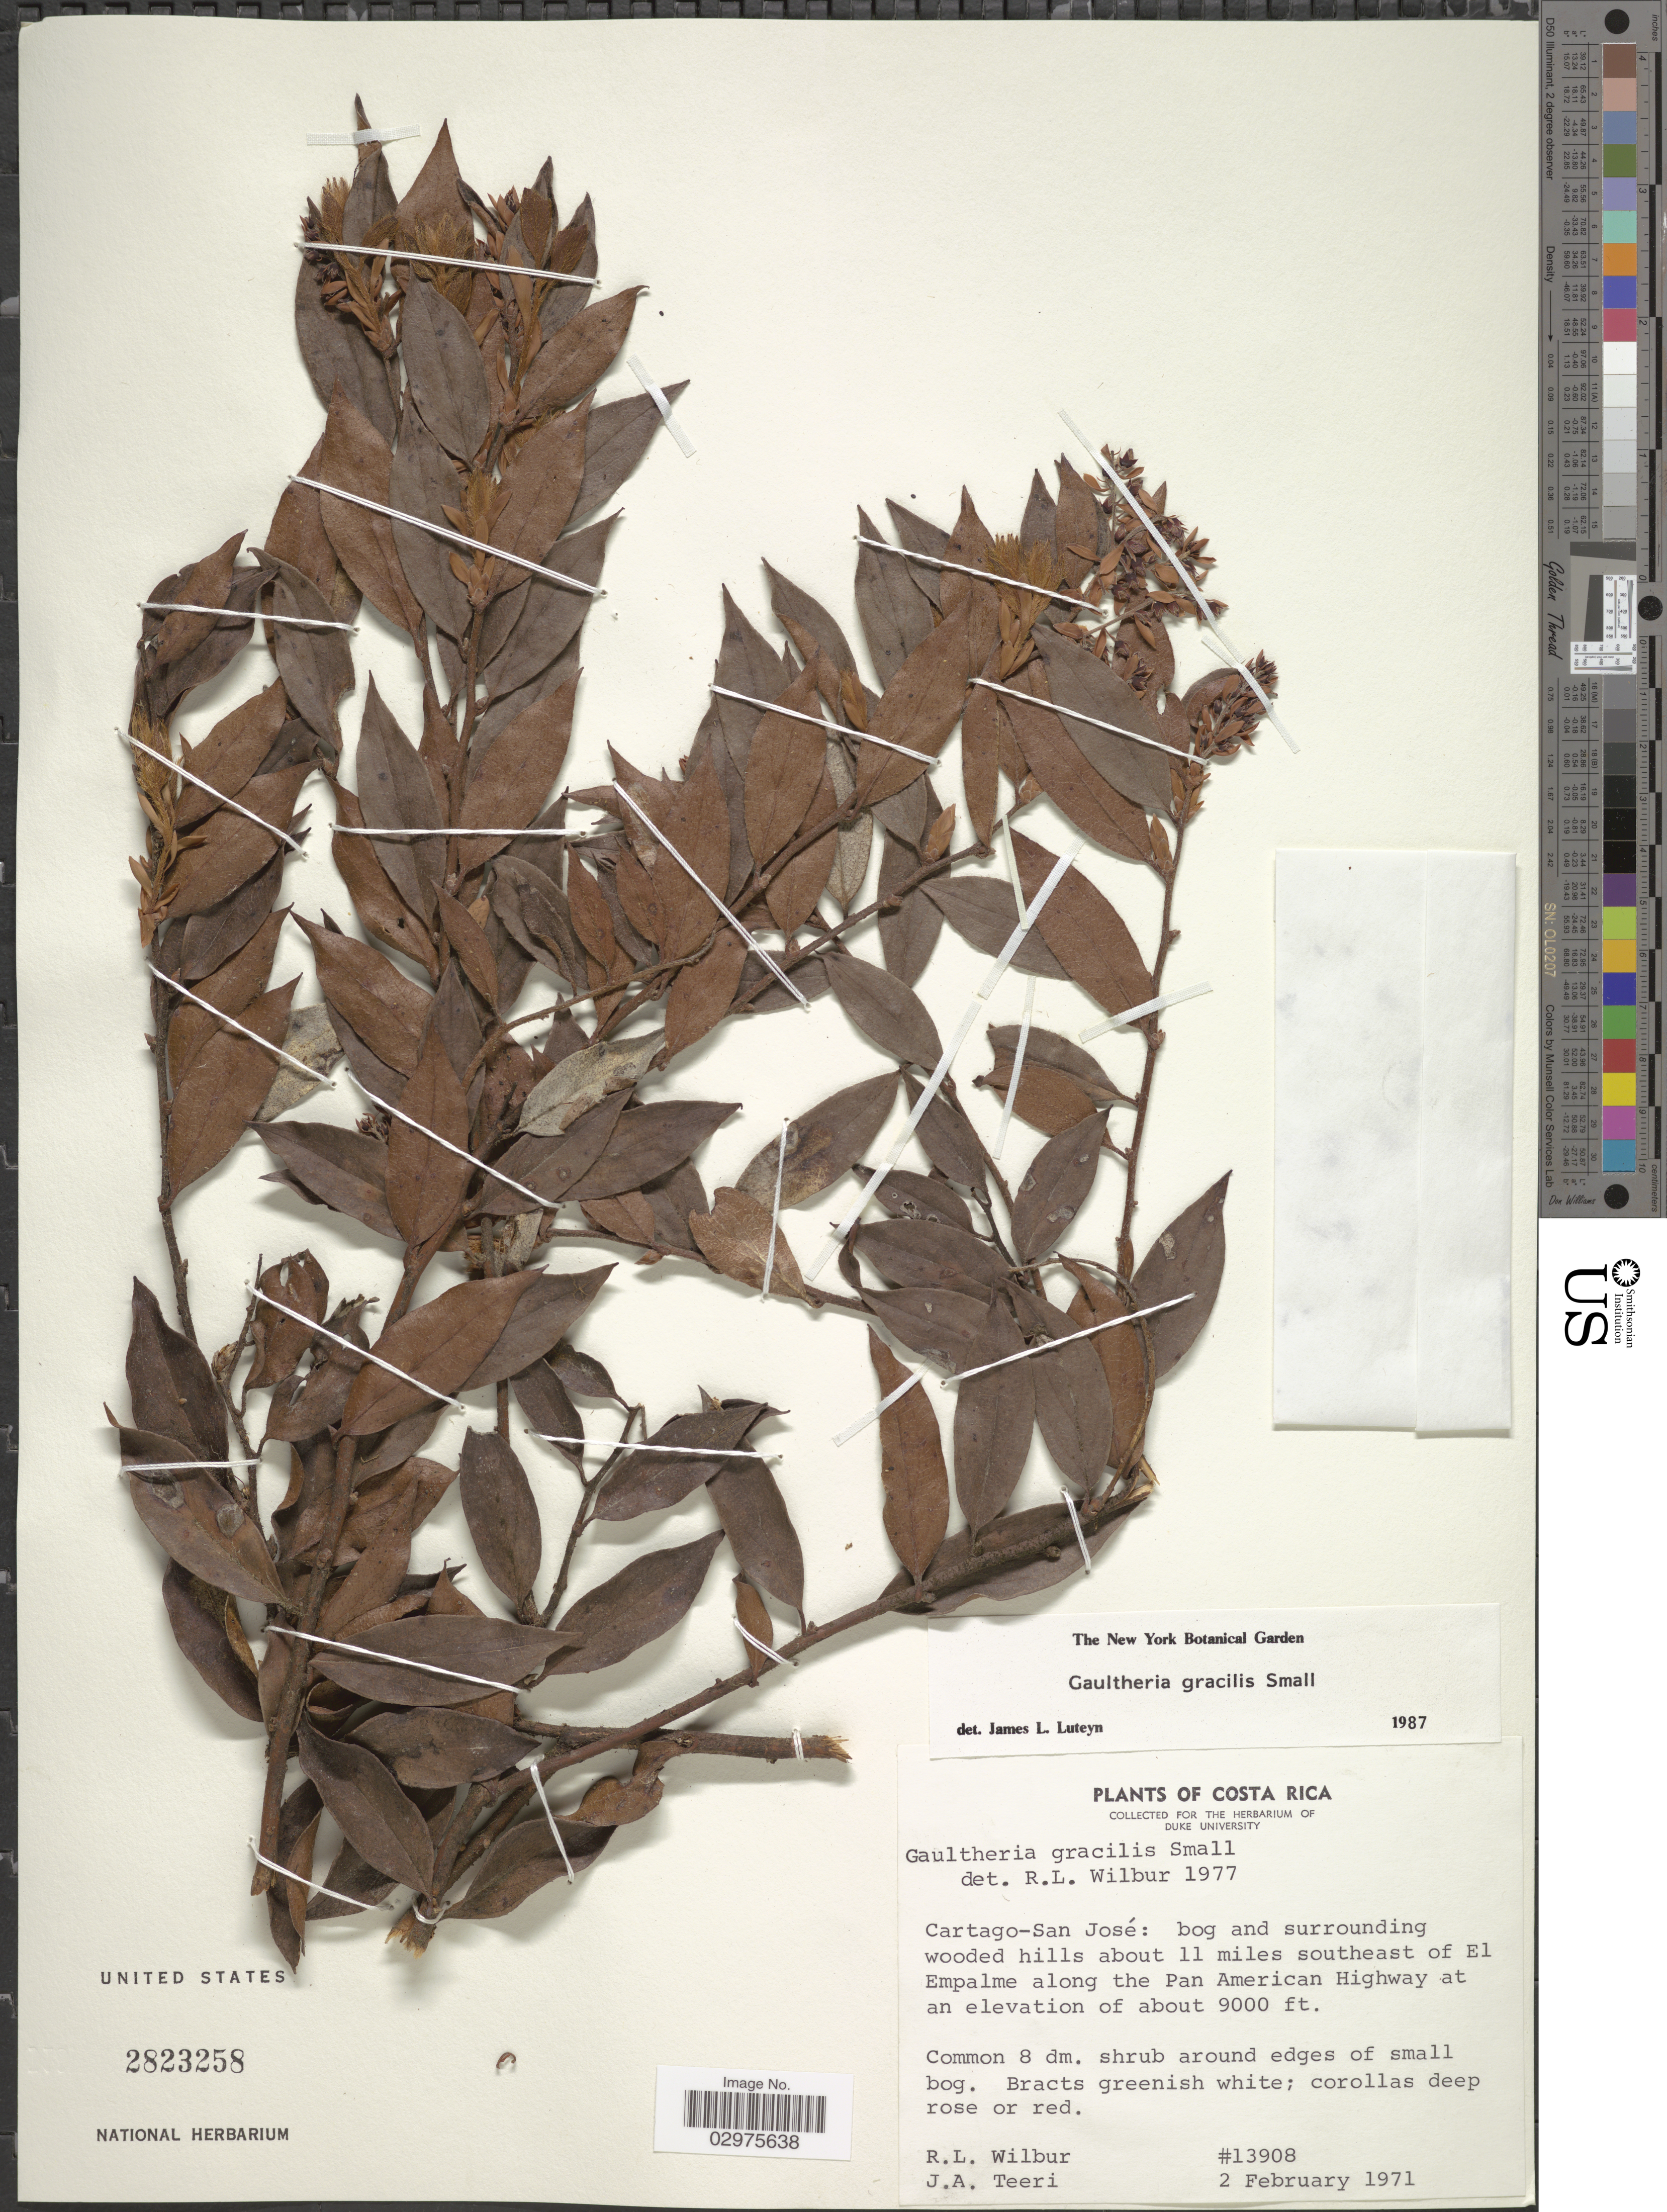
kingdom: Plantae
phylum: Tracheophyta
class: Magnoliopsida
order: Ericales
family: Ericaceae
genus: Gaultheria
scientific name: Gaultheria gracilis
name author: Small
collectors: R. L. Wilbur & J. Teeri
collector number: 13908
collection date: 1971-02-02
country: Costa Rica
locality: Cartago-San José: about 11 miles southeast of El Empalme along the Pan American Highway.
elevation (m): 2743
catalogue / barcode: US 2823258